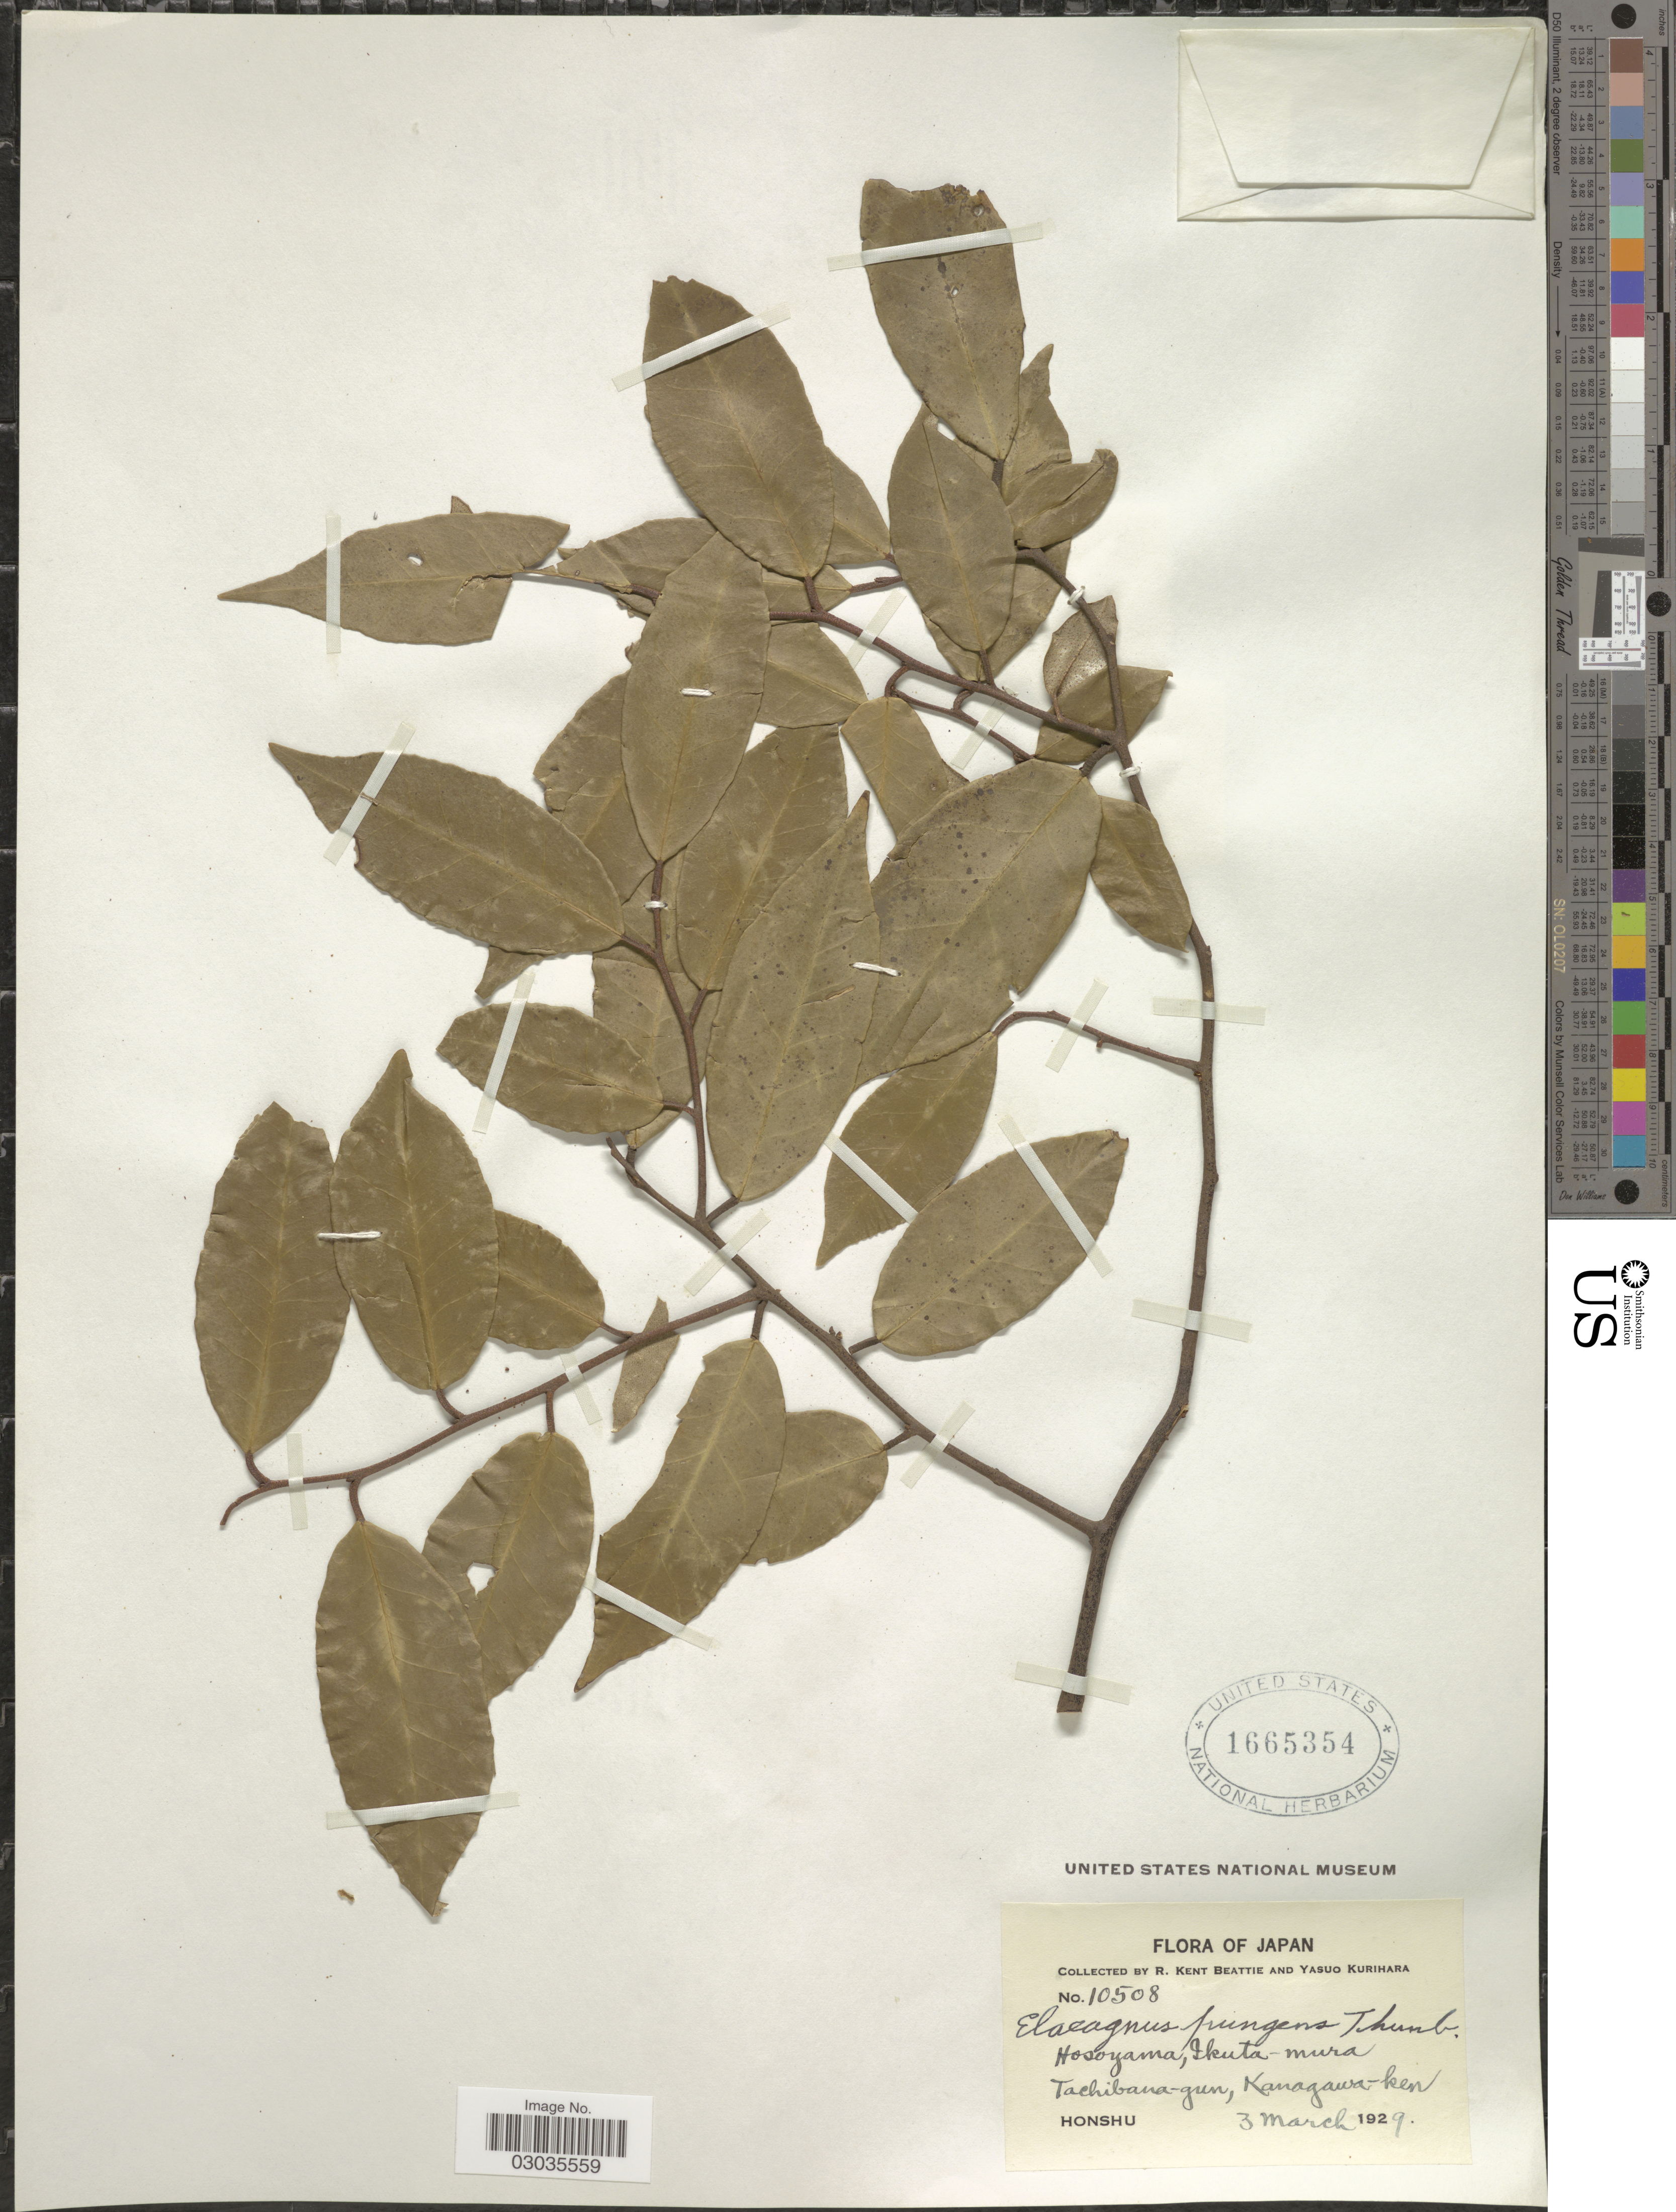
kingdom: Plantae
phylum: Tracheophyta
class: Magnoliopsida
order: Rosales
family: Elaeagnaceae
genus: Elaeagnus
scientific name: Elaeagnus pungens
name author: Thunb.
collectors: R. K. Beattie & Y. Kurihara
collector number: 10508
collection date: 1929-03-03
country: Japan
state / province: Kanagawa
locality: Hosoyama, Ikuta-mura, Tachibana-gun, Kanagawa-ken. Honshu.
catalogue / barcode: US 1665354